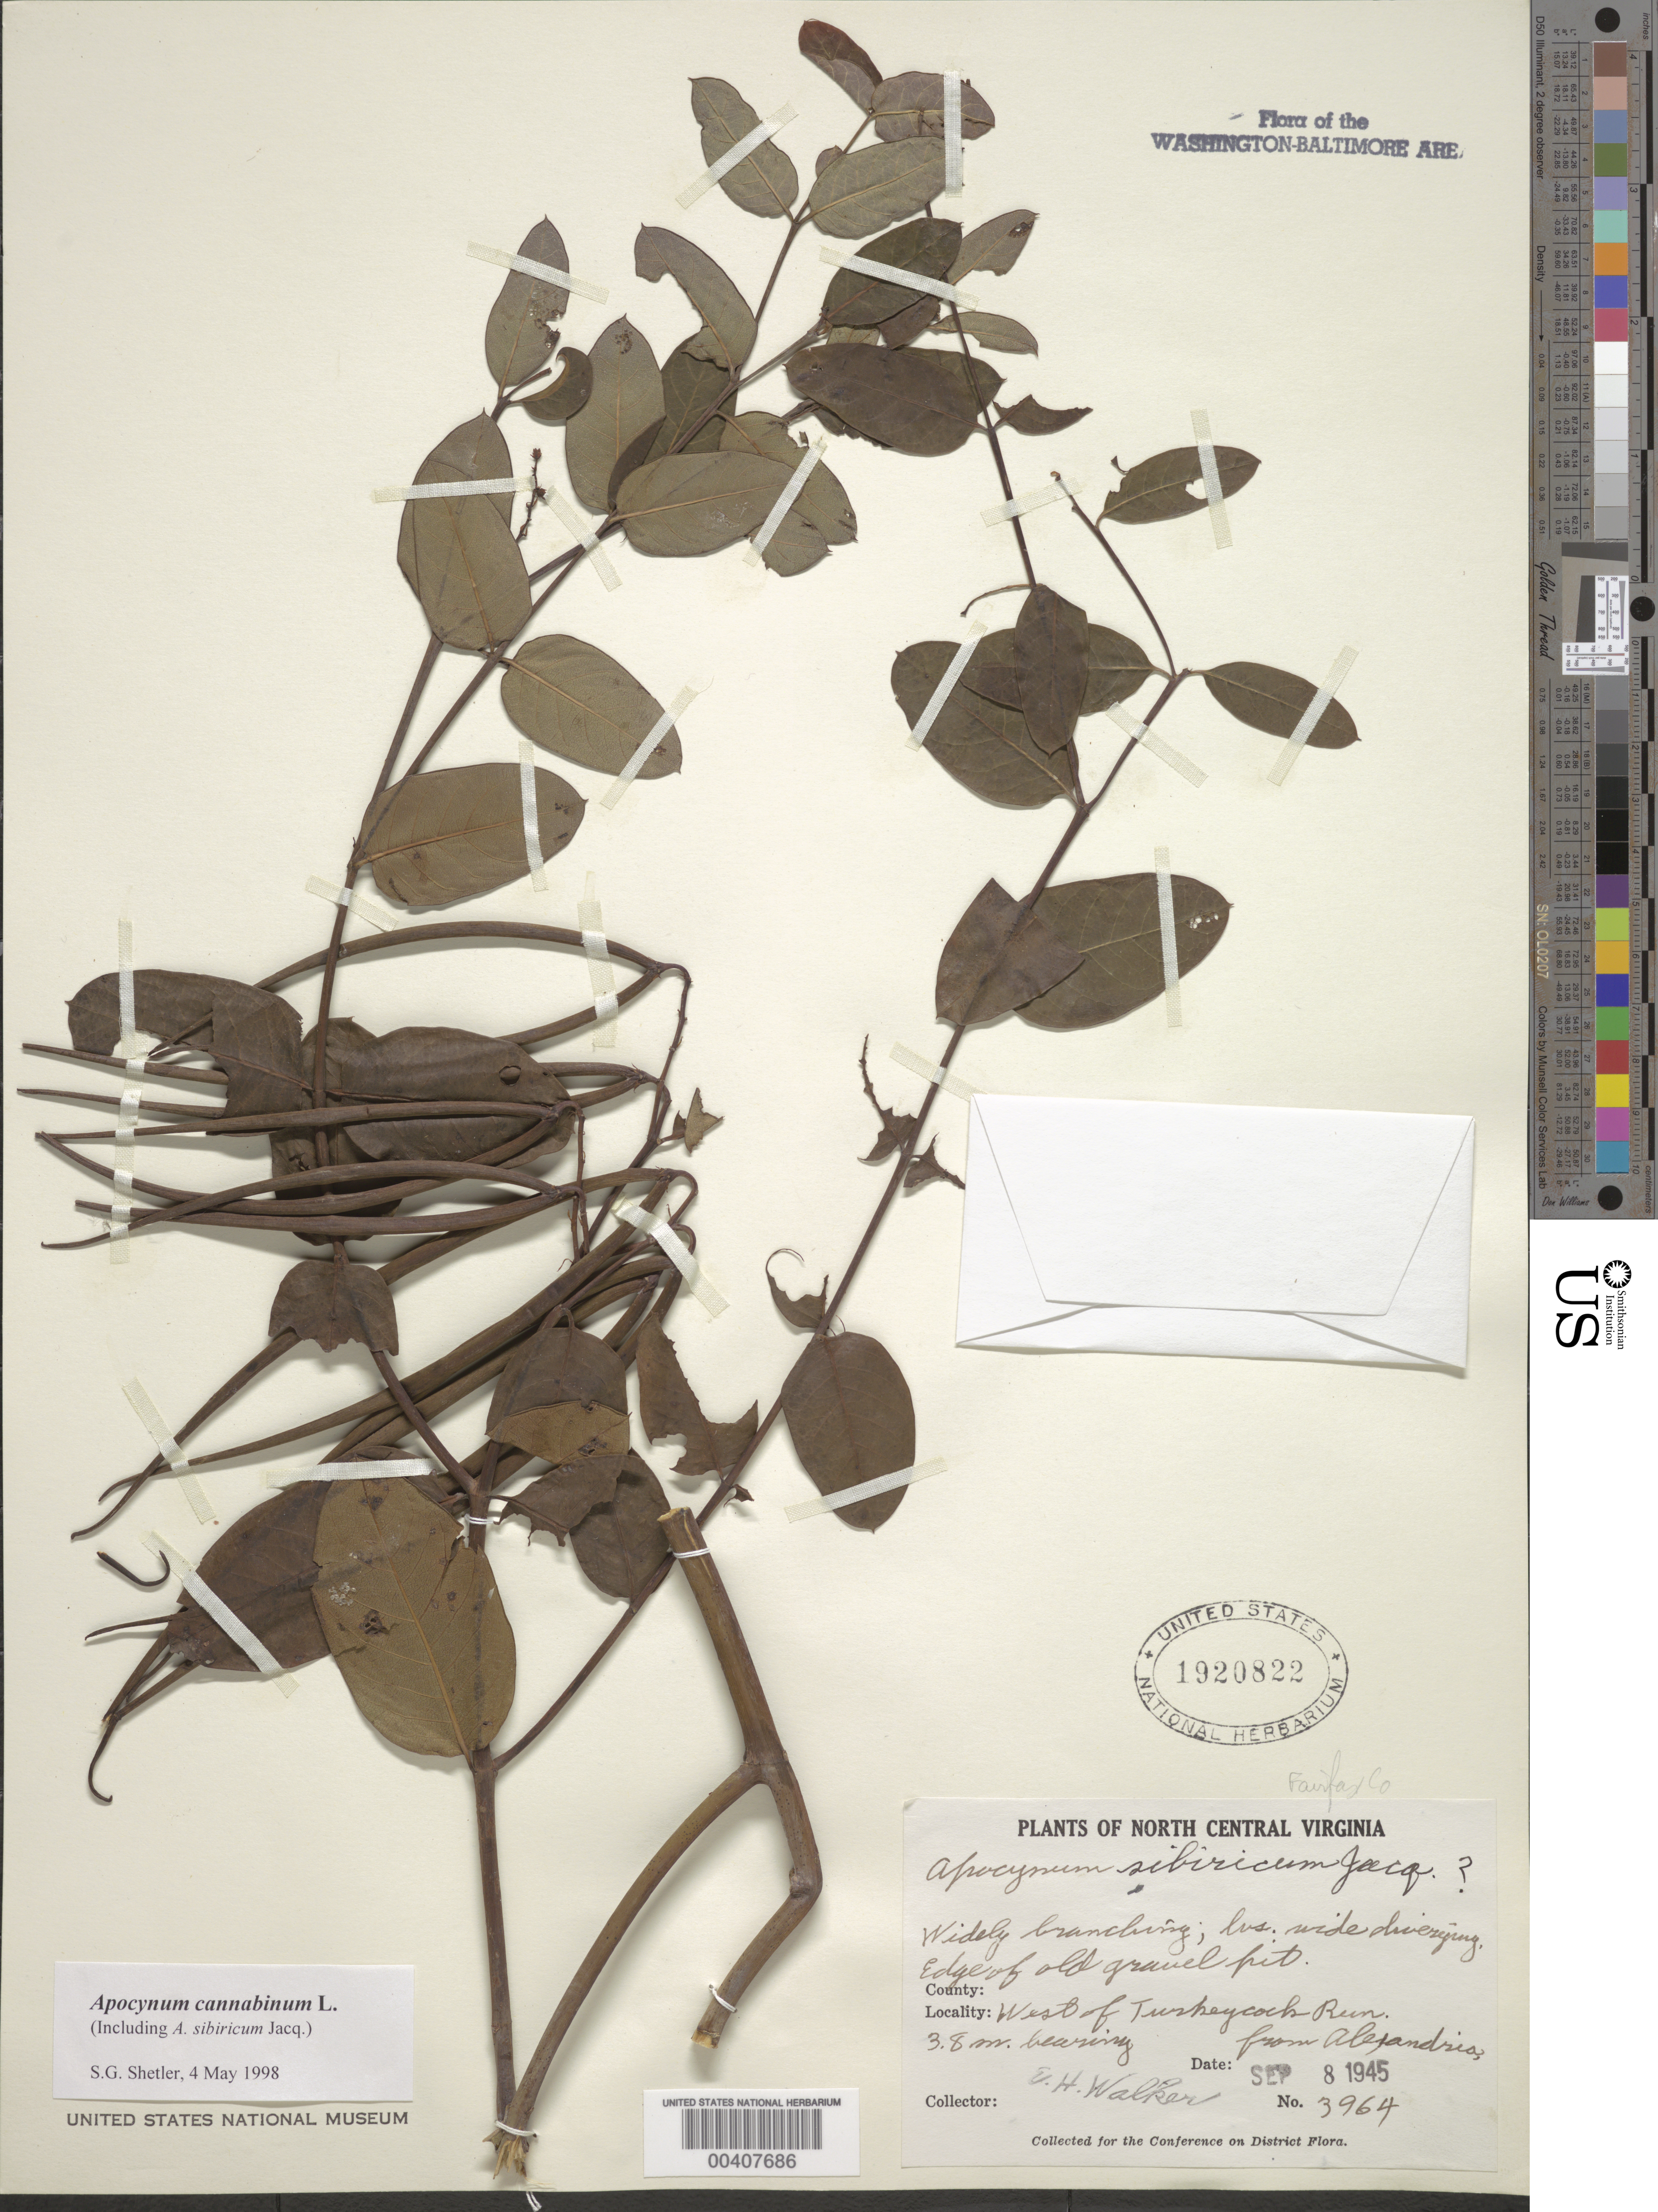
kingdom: Plantae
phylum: Tracheophyta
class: Magnoliopsida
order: Gentianales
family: Apocynaceae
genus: Apocynum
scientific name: Apocynum cannabinum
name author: L.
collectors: E. H. Walker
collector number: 3964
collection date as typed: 08 Sep 1945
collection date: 1945-09-08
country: United States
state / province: Virginia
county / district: Fairfax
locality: West of Turkeycock Run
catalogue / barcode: US 1920822